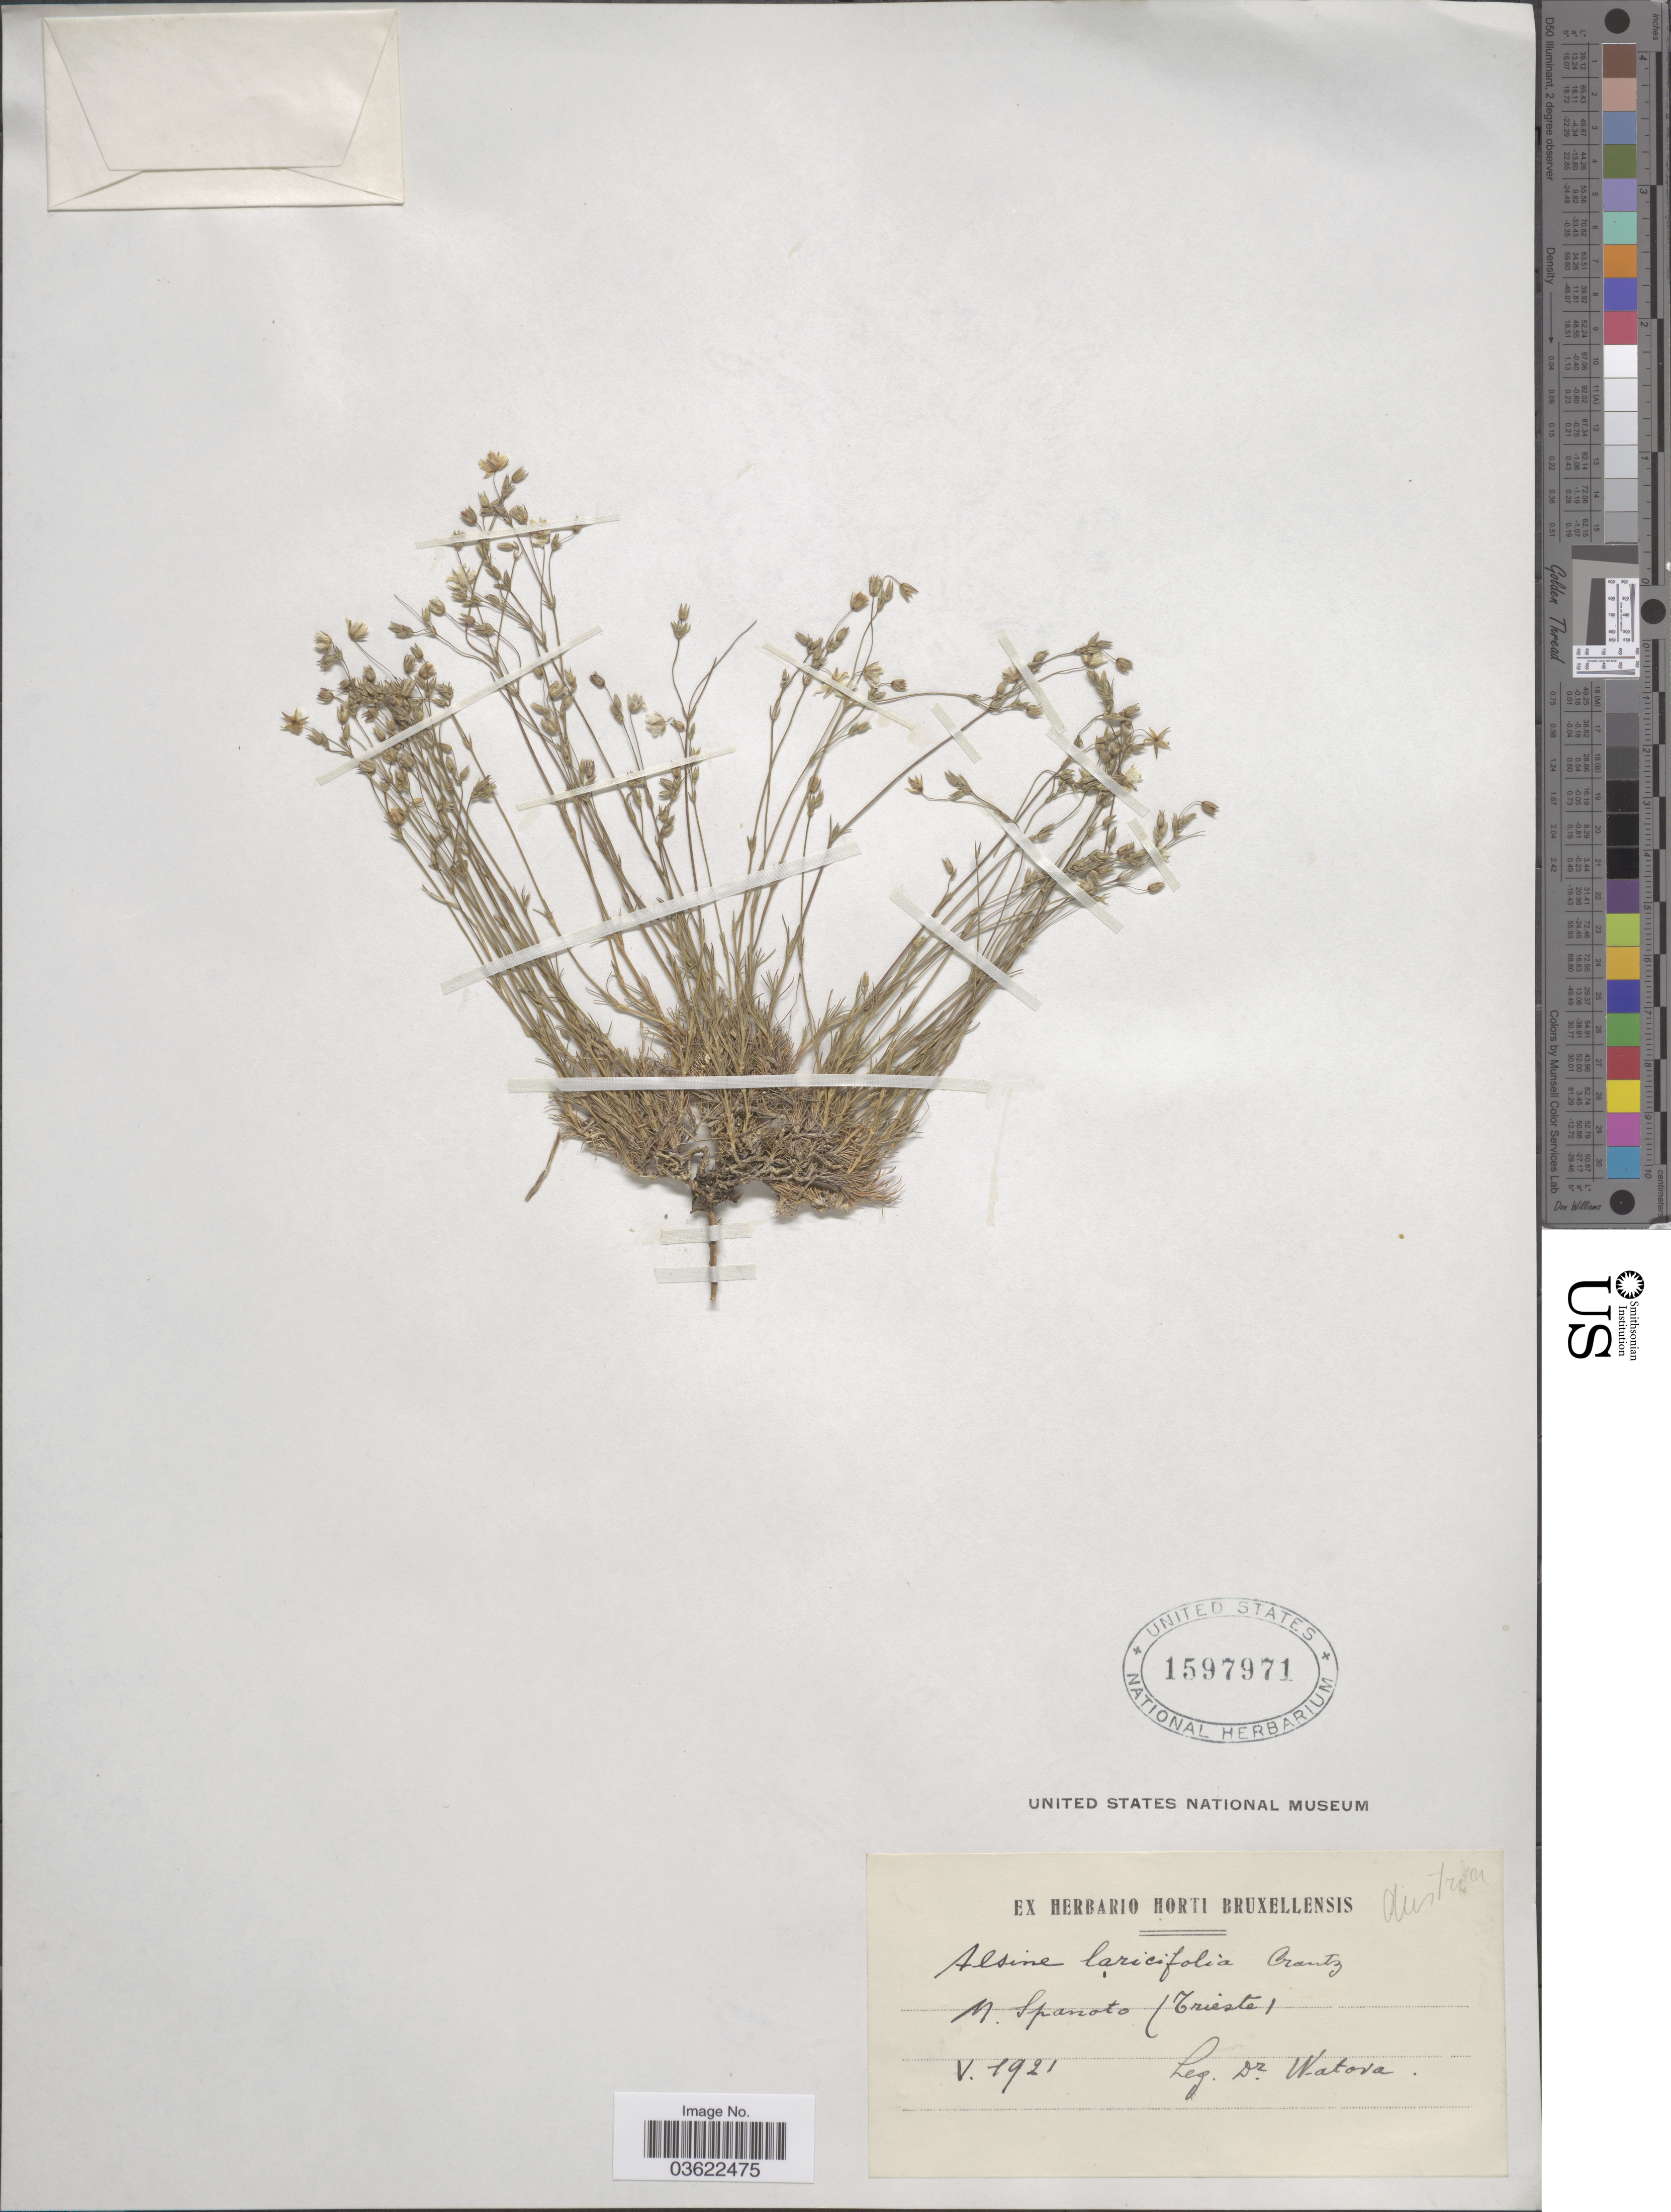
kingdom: Plantae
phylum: Tracheophyta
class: Magnoliopsida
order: Caryophyllales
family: Caryophyllaceae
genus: Minuartia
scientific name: Minuartia sp.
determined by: Strong, Mark T., (BOT), Smithsonian Institution - National Museum of Natural History (UNITED STATES)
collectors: Watova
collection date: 1921-05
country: Italy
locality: N. Spanoto (Trieste).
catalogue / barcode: US 1597971